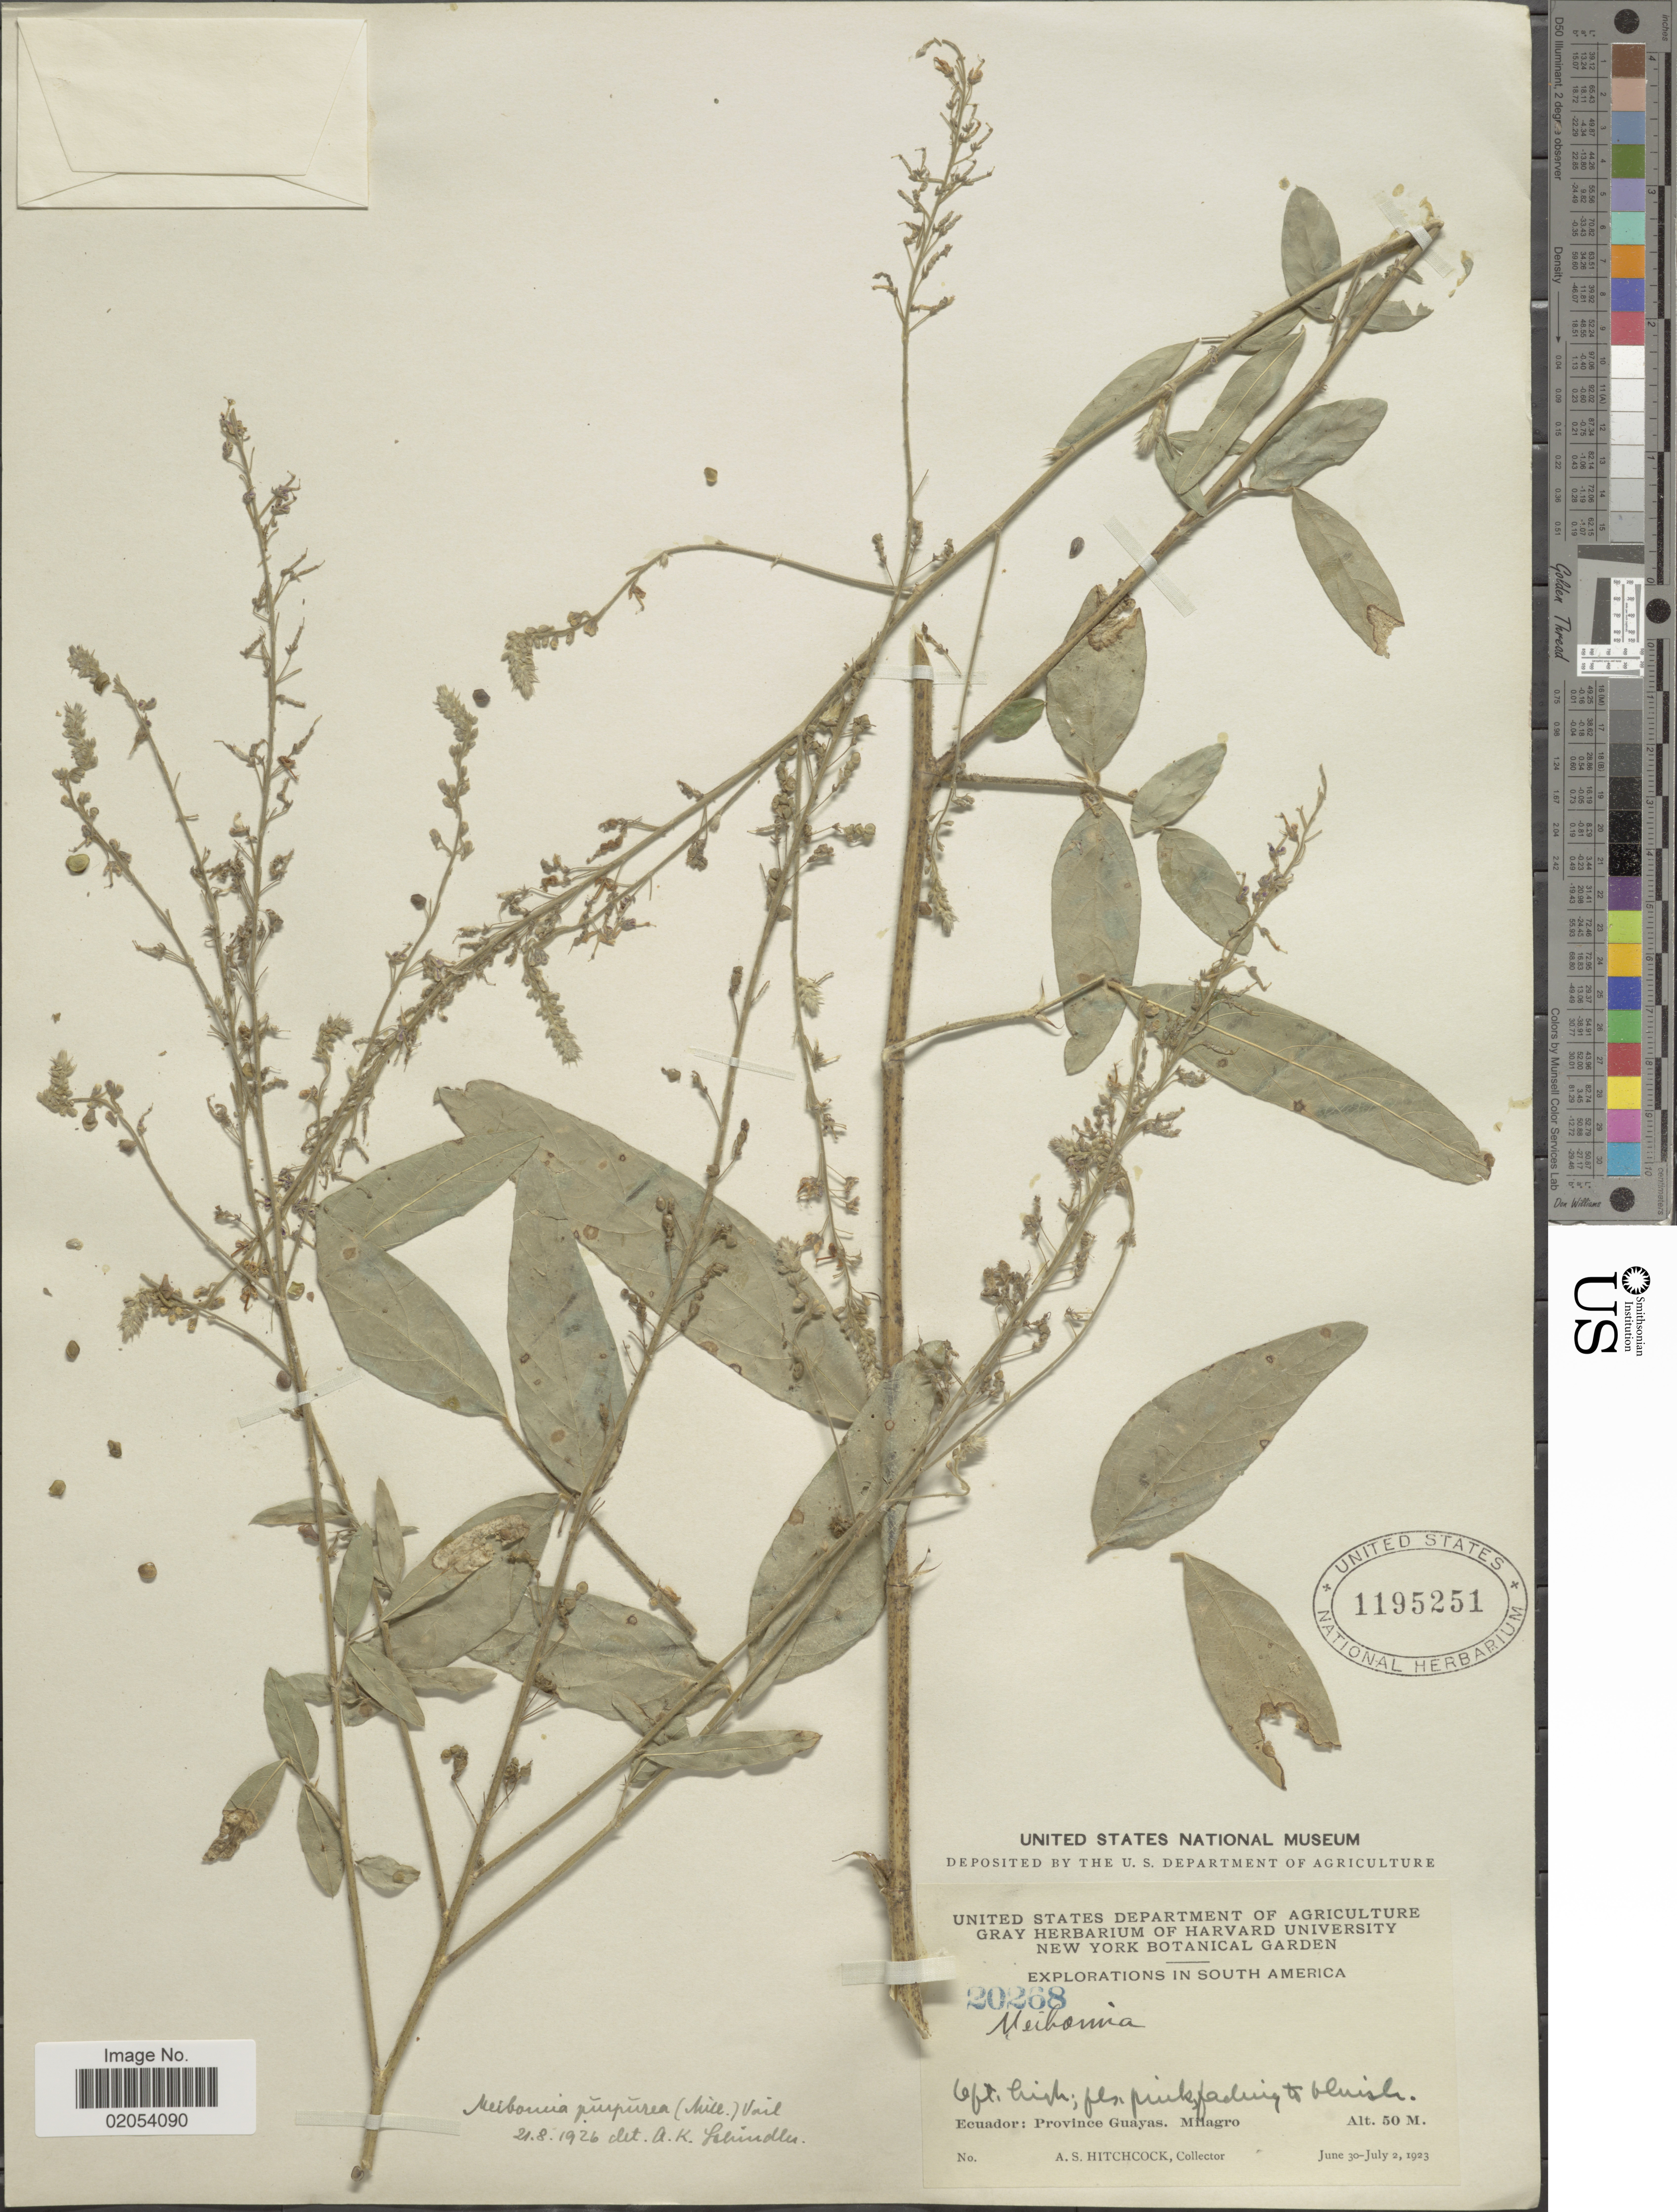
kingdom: Plantae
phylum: Tracheophyta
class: Magnoliopsida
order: Fabales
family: Fabaceae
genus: Desmodium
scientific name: Desmodium tortuosum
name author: (Sw.) DC.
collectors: A. S. Hitchcock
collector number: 20268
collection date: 1923-06-30/1923-07-02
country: Ecuador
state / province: Guayas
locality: Milagro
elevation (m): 50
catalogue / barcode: US 1195251